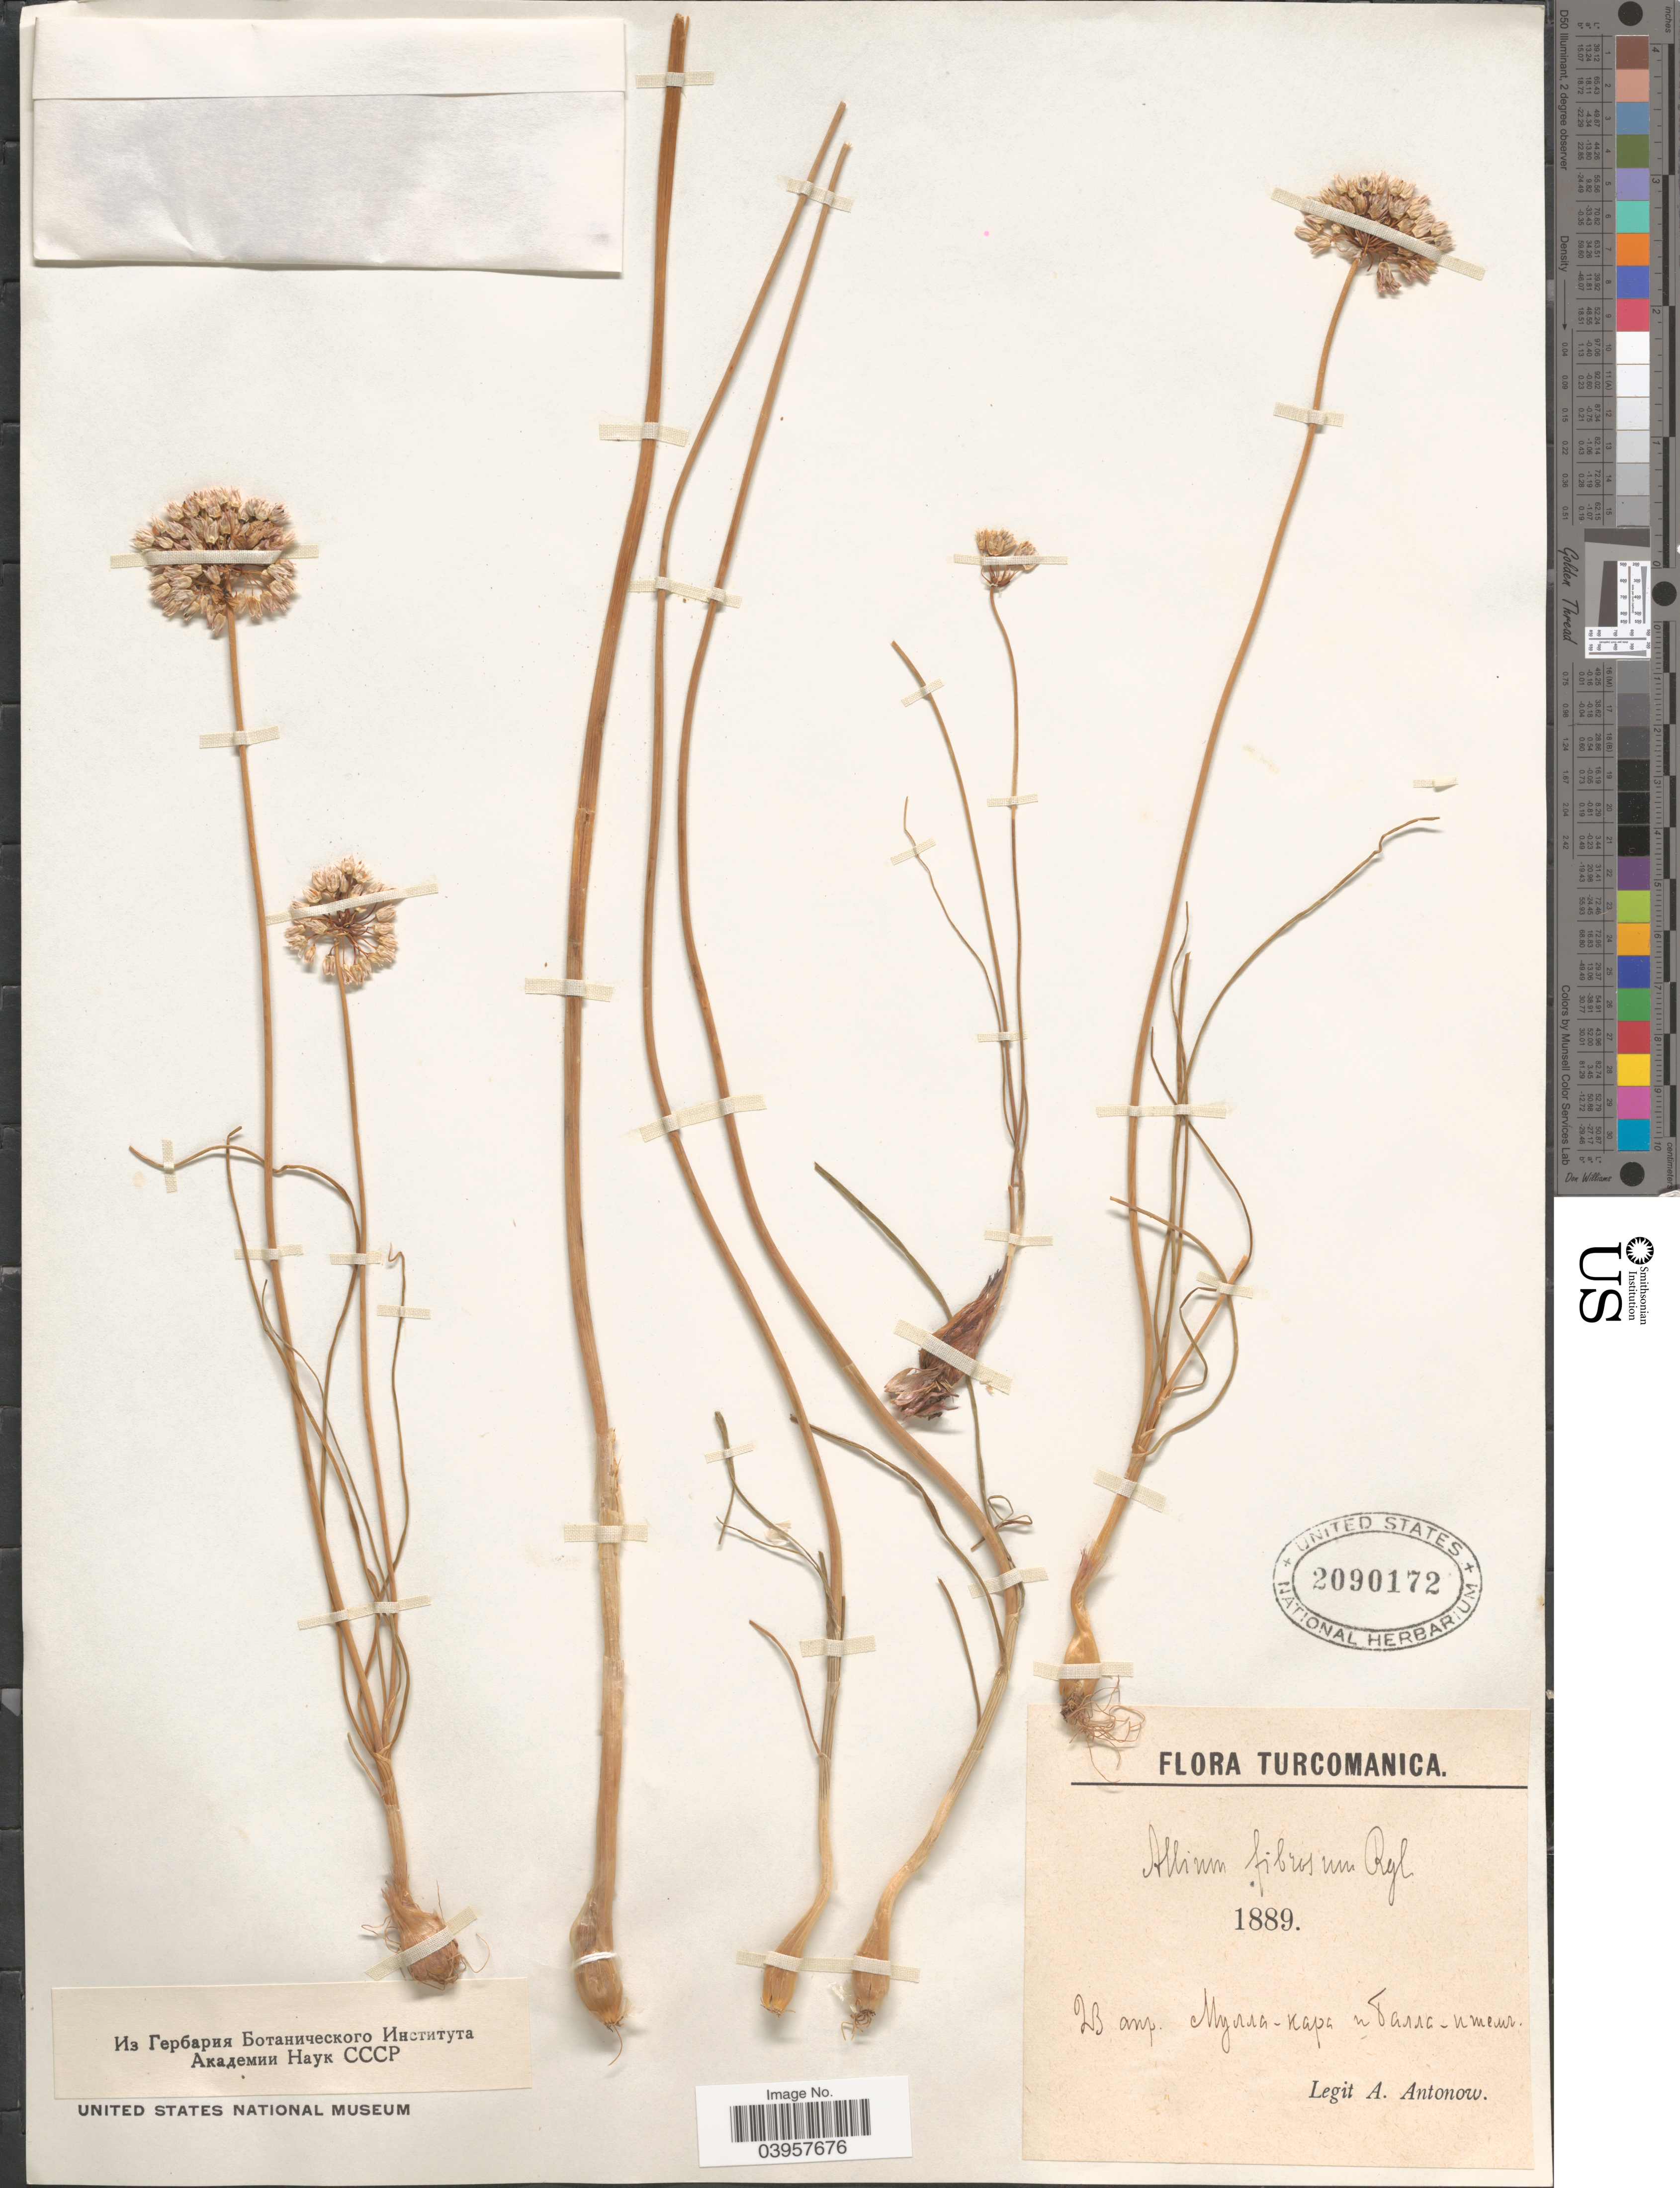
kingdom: Plantae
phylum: Tracheophyta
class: Liliopsida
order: Asparagales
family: Amaryllidaceae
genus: Allium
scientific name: Allium fibrosum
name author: Rydb.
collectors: A. Antonow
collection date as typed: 23 X 1889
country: Turkey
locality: Turcomanica. X.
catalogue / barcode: US 2090172